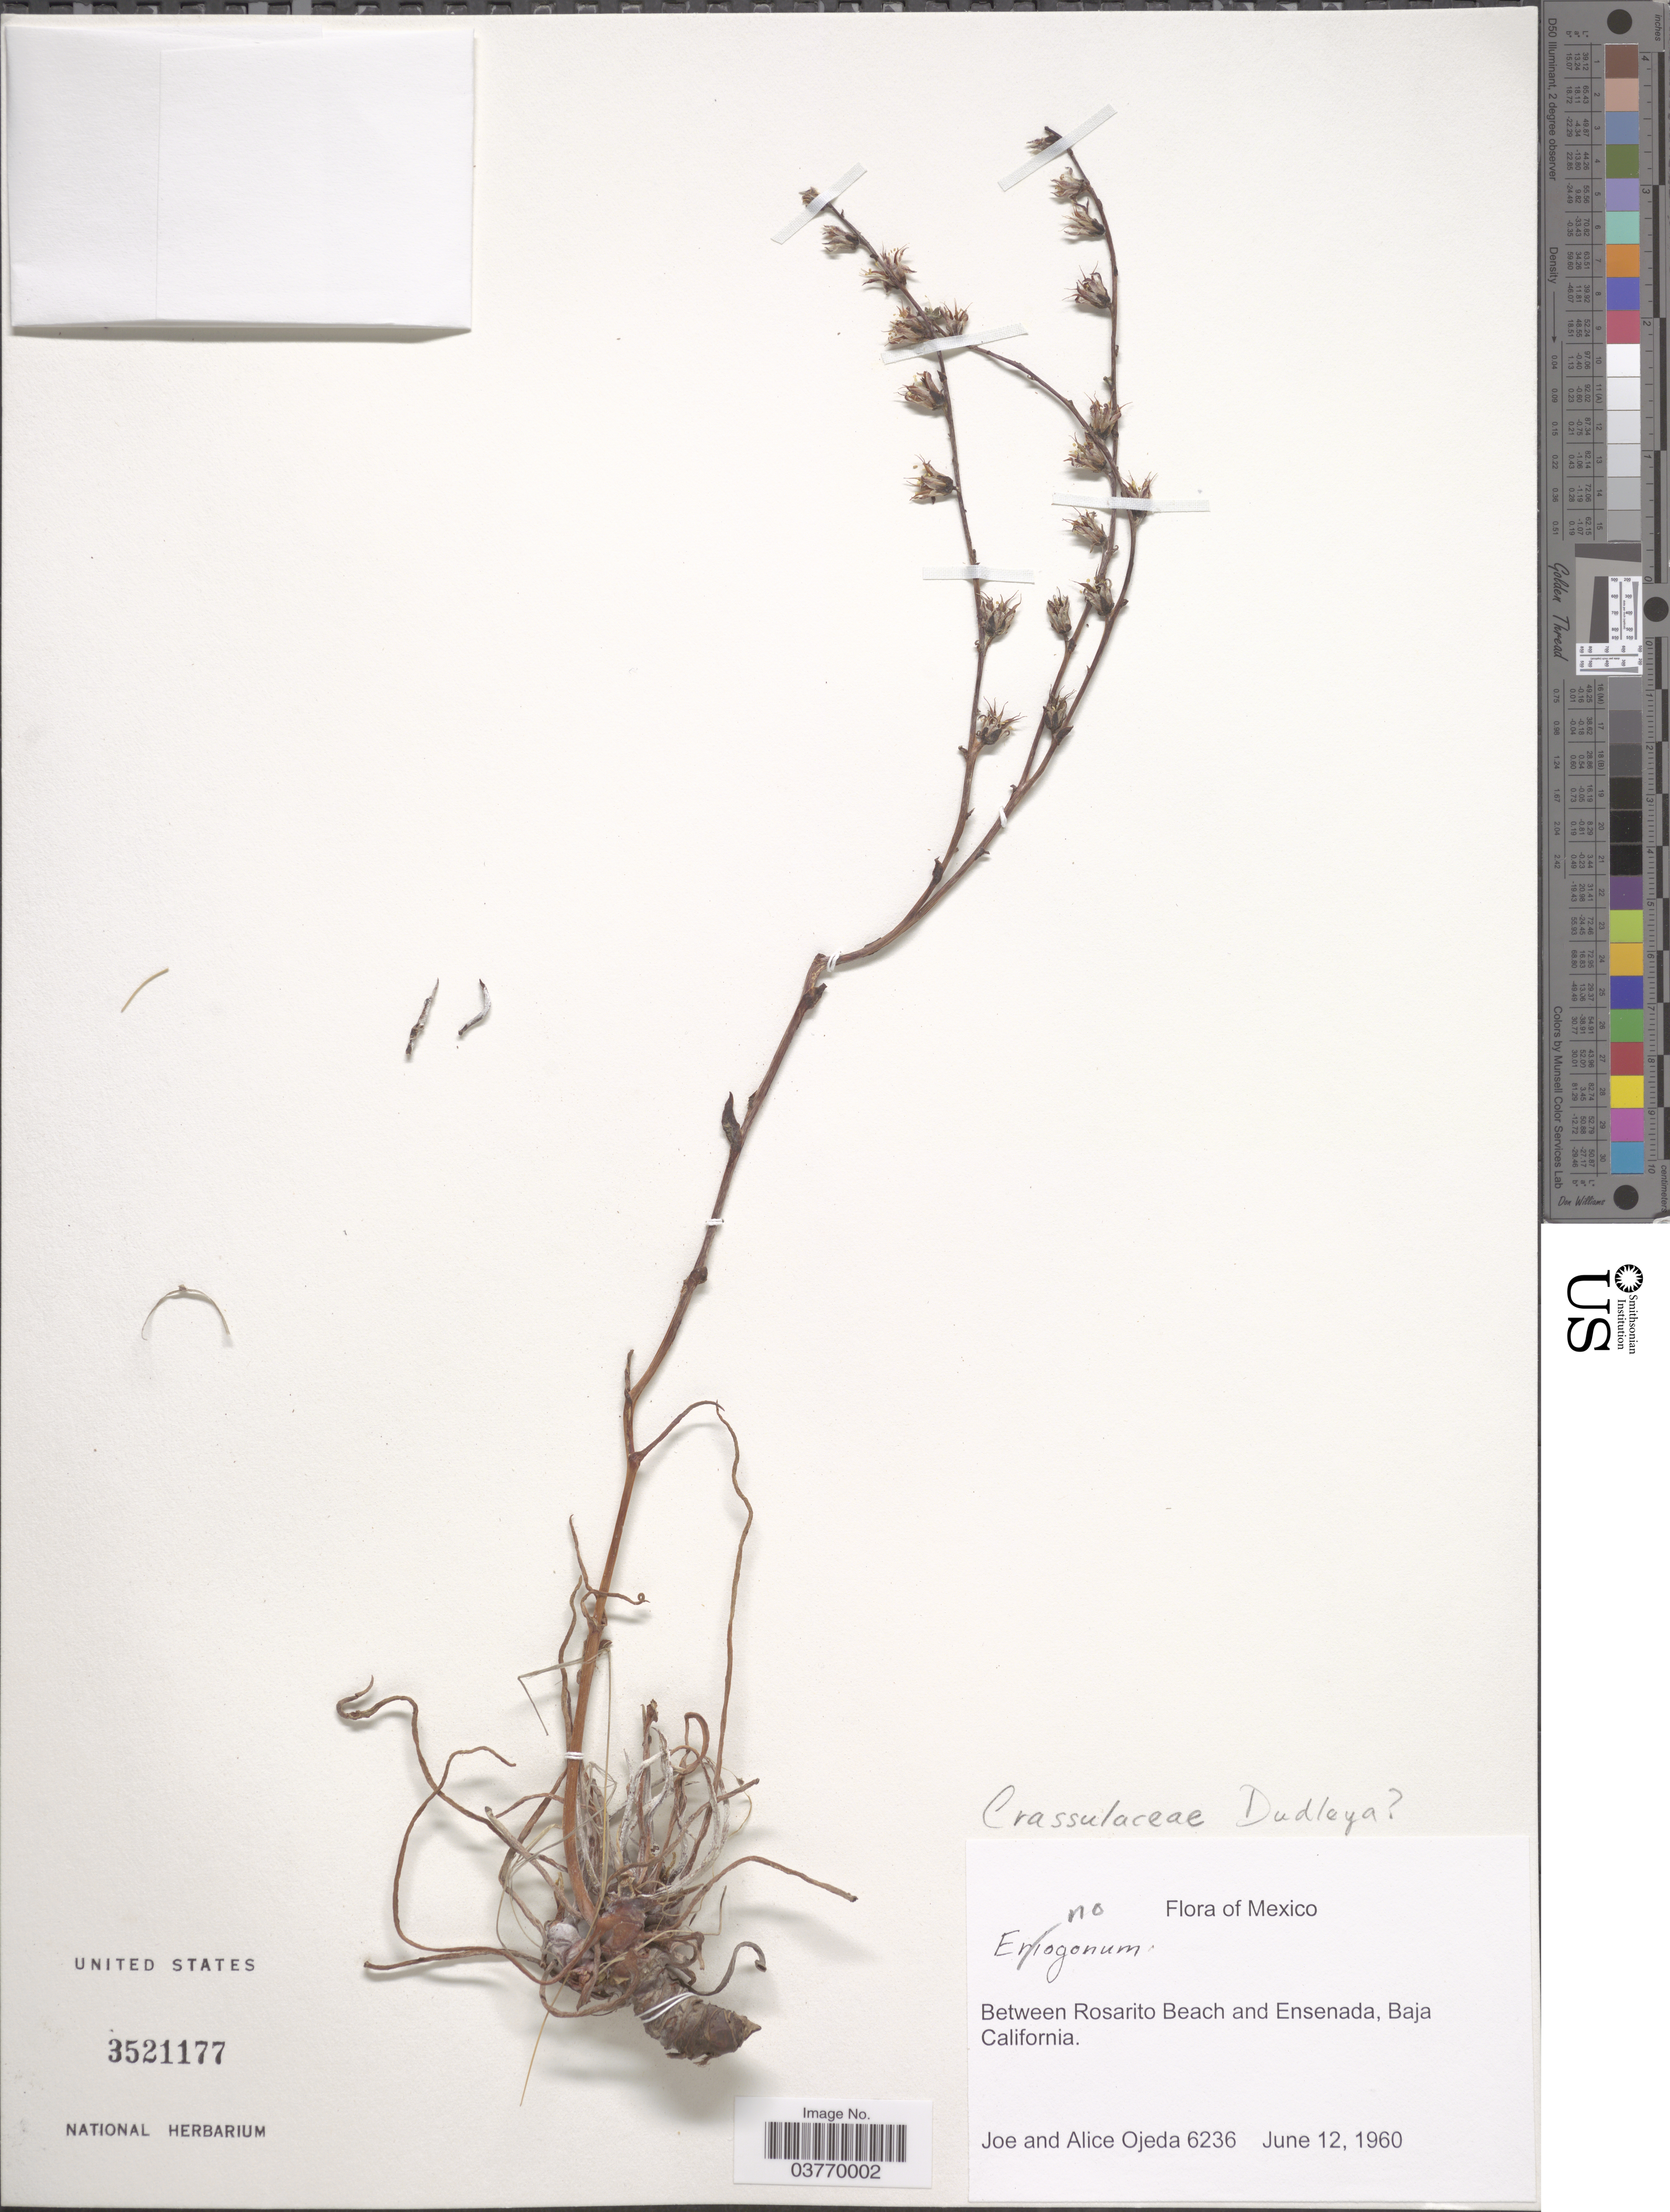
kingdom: Plantae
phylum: Tracheophyta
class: Magnoliopsida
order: Saxifragales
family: Crassulaceae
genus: Dudleya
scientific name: Dudleya sp.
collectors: J. Ojeda & A. Ojeda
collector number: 6236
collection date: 1960-06-12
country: Mexico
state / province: Baja California Norte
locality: Between Rosarito Beach and Ensenada.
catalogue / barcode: US 3521177